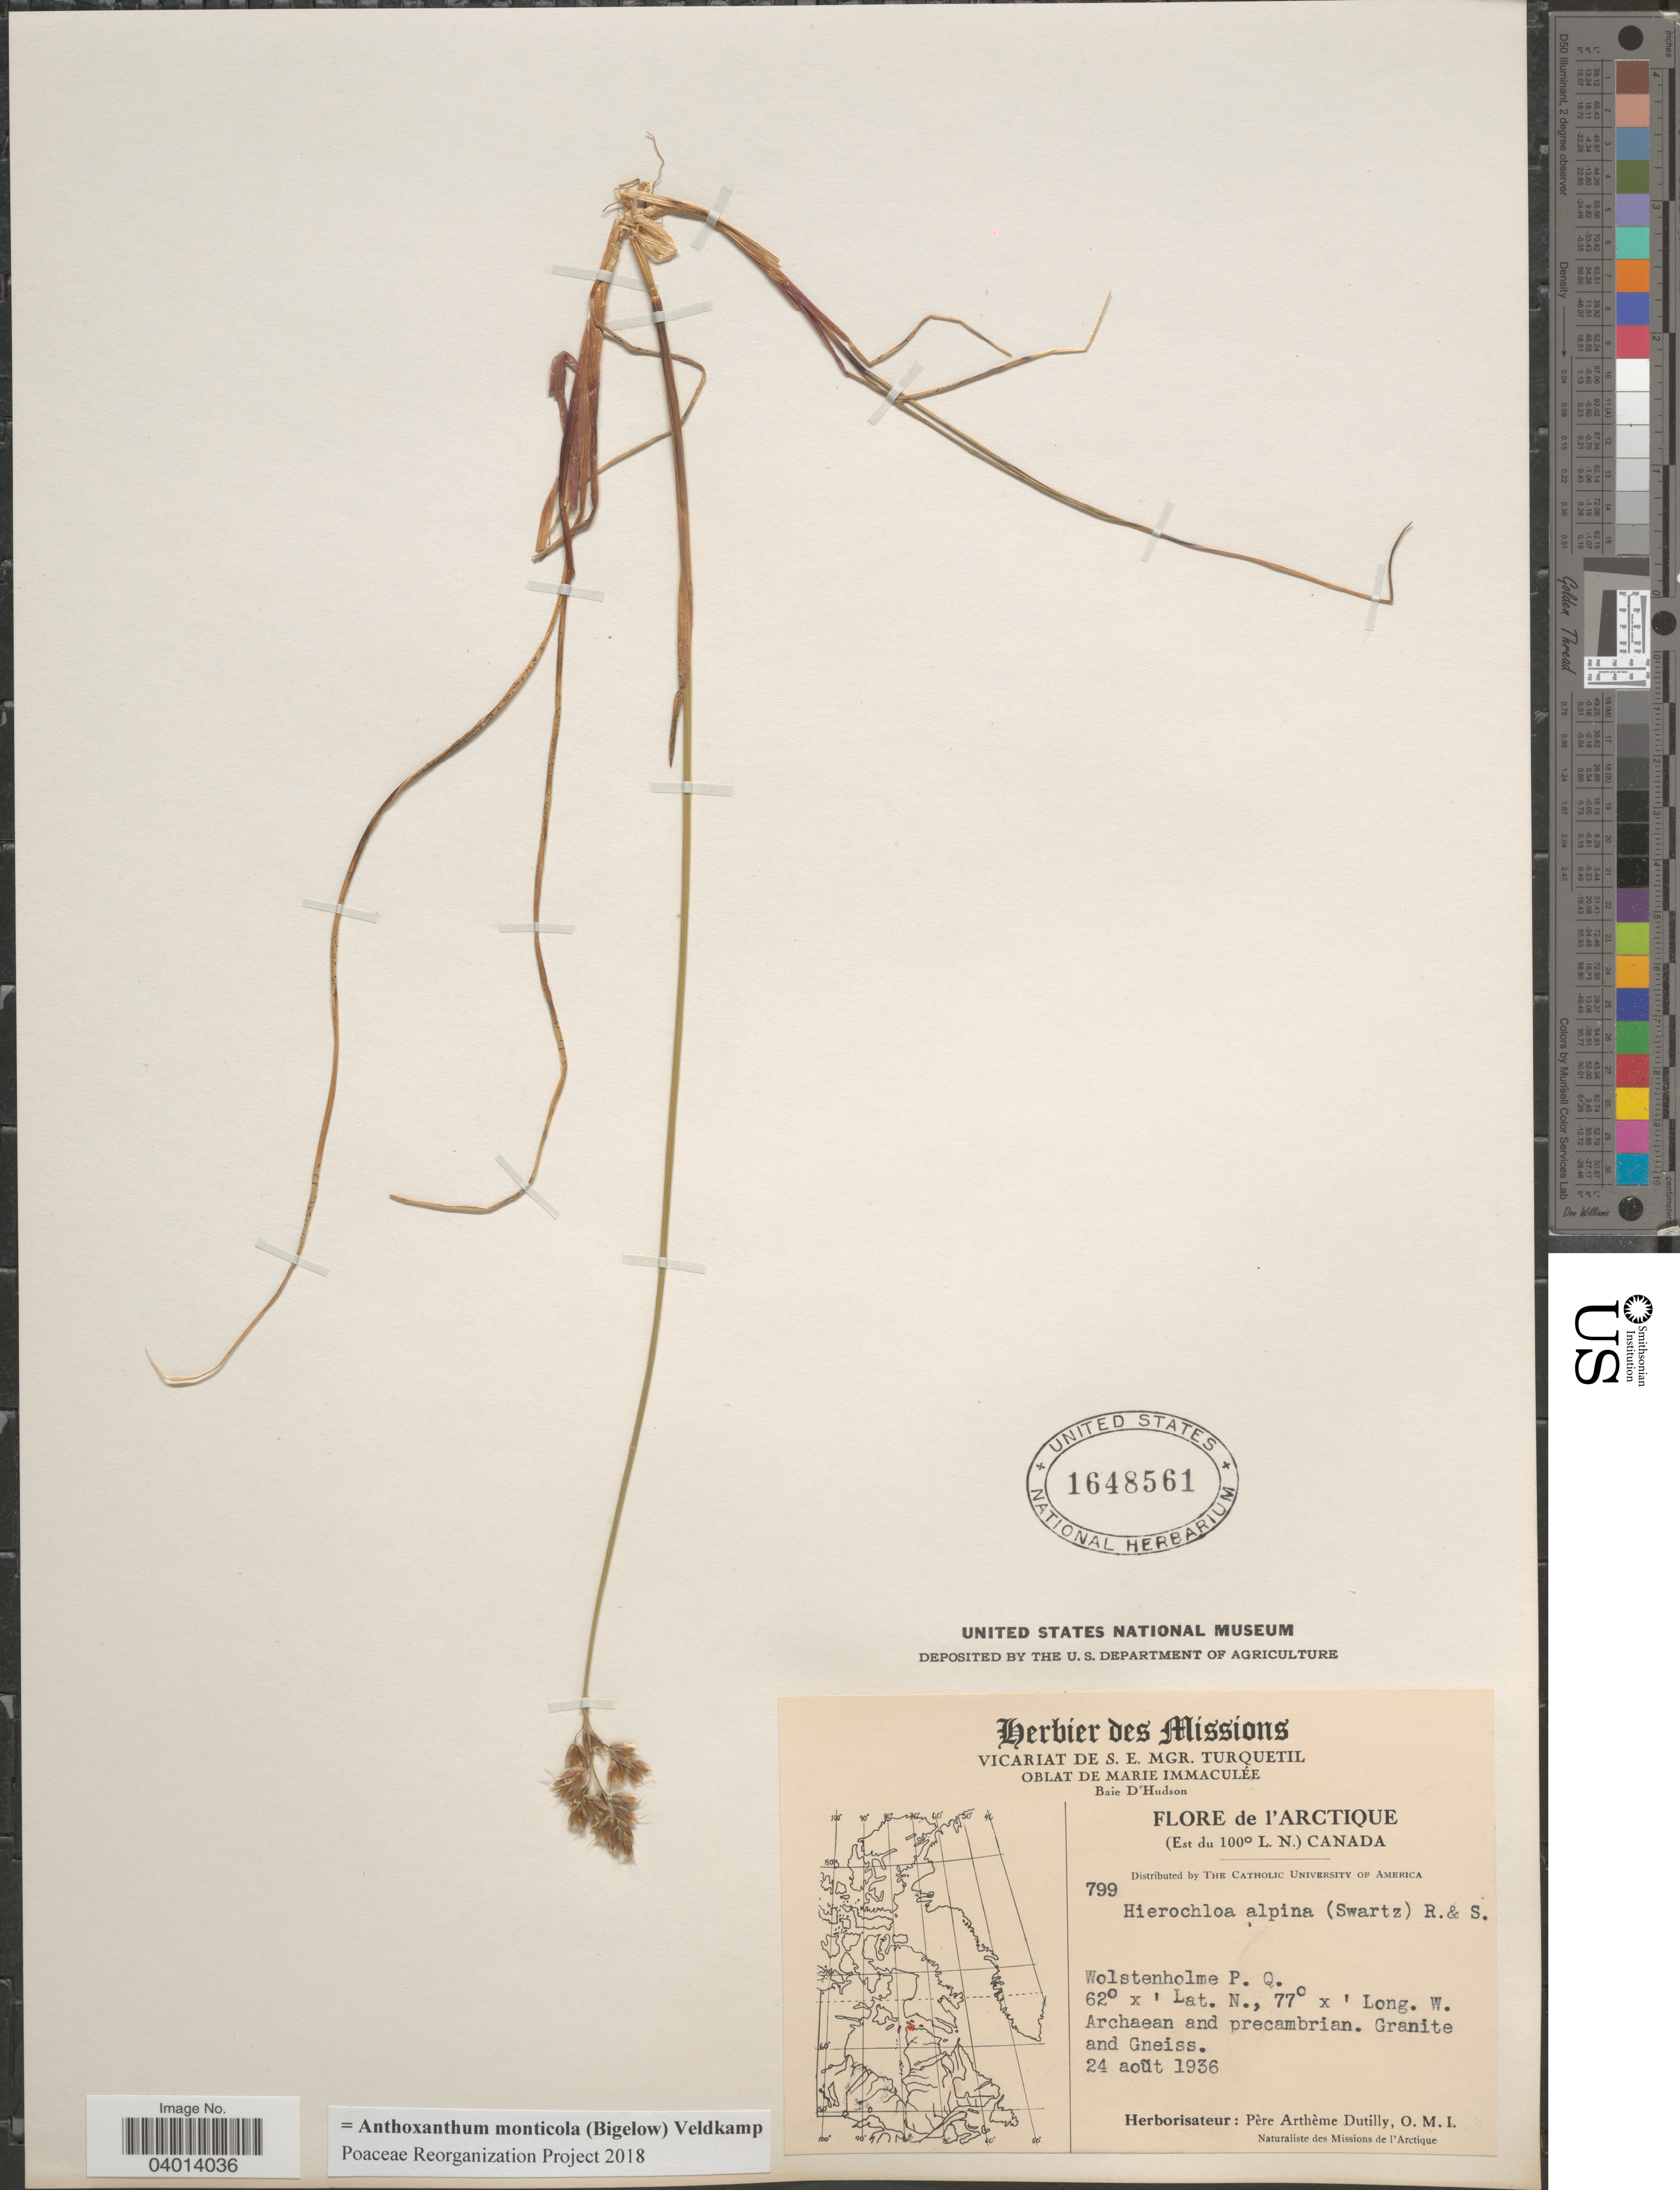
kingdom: Plantae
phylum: Tracheophyta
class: Liliopsida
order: Poales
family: Poaceae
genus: Anthoxanthum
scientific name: Anthoxanthum monticola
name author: (Bigelow) Veldkamp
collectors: P. Dutilly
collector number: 799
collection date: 1936-08-24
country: Canada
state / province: Quebec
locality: L'Arctique. Wolstenholme P. Q.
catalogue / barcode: US 1648561